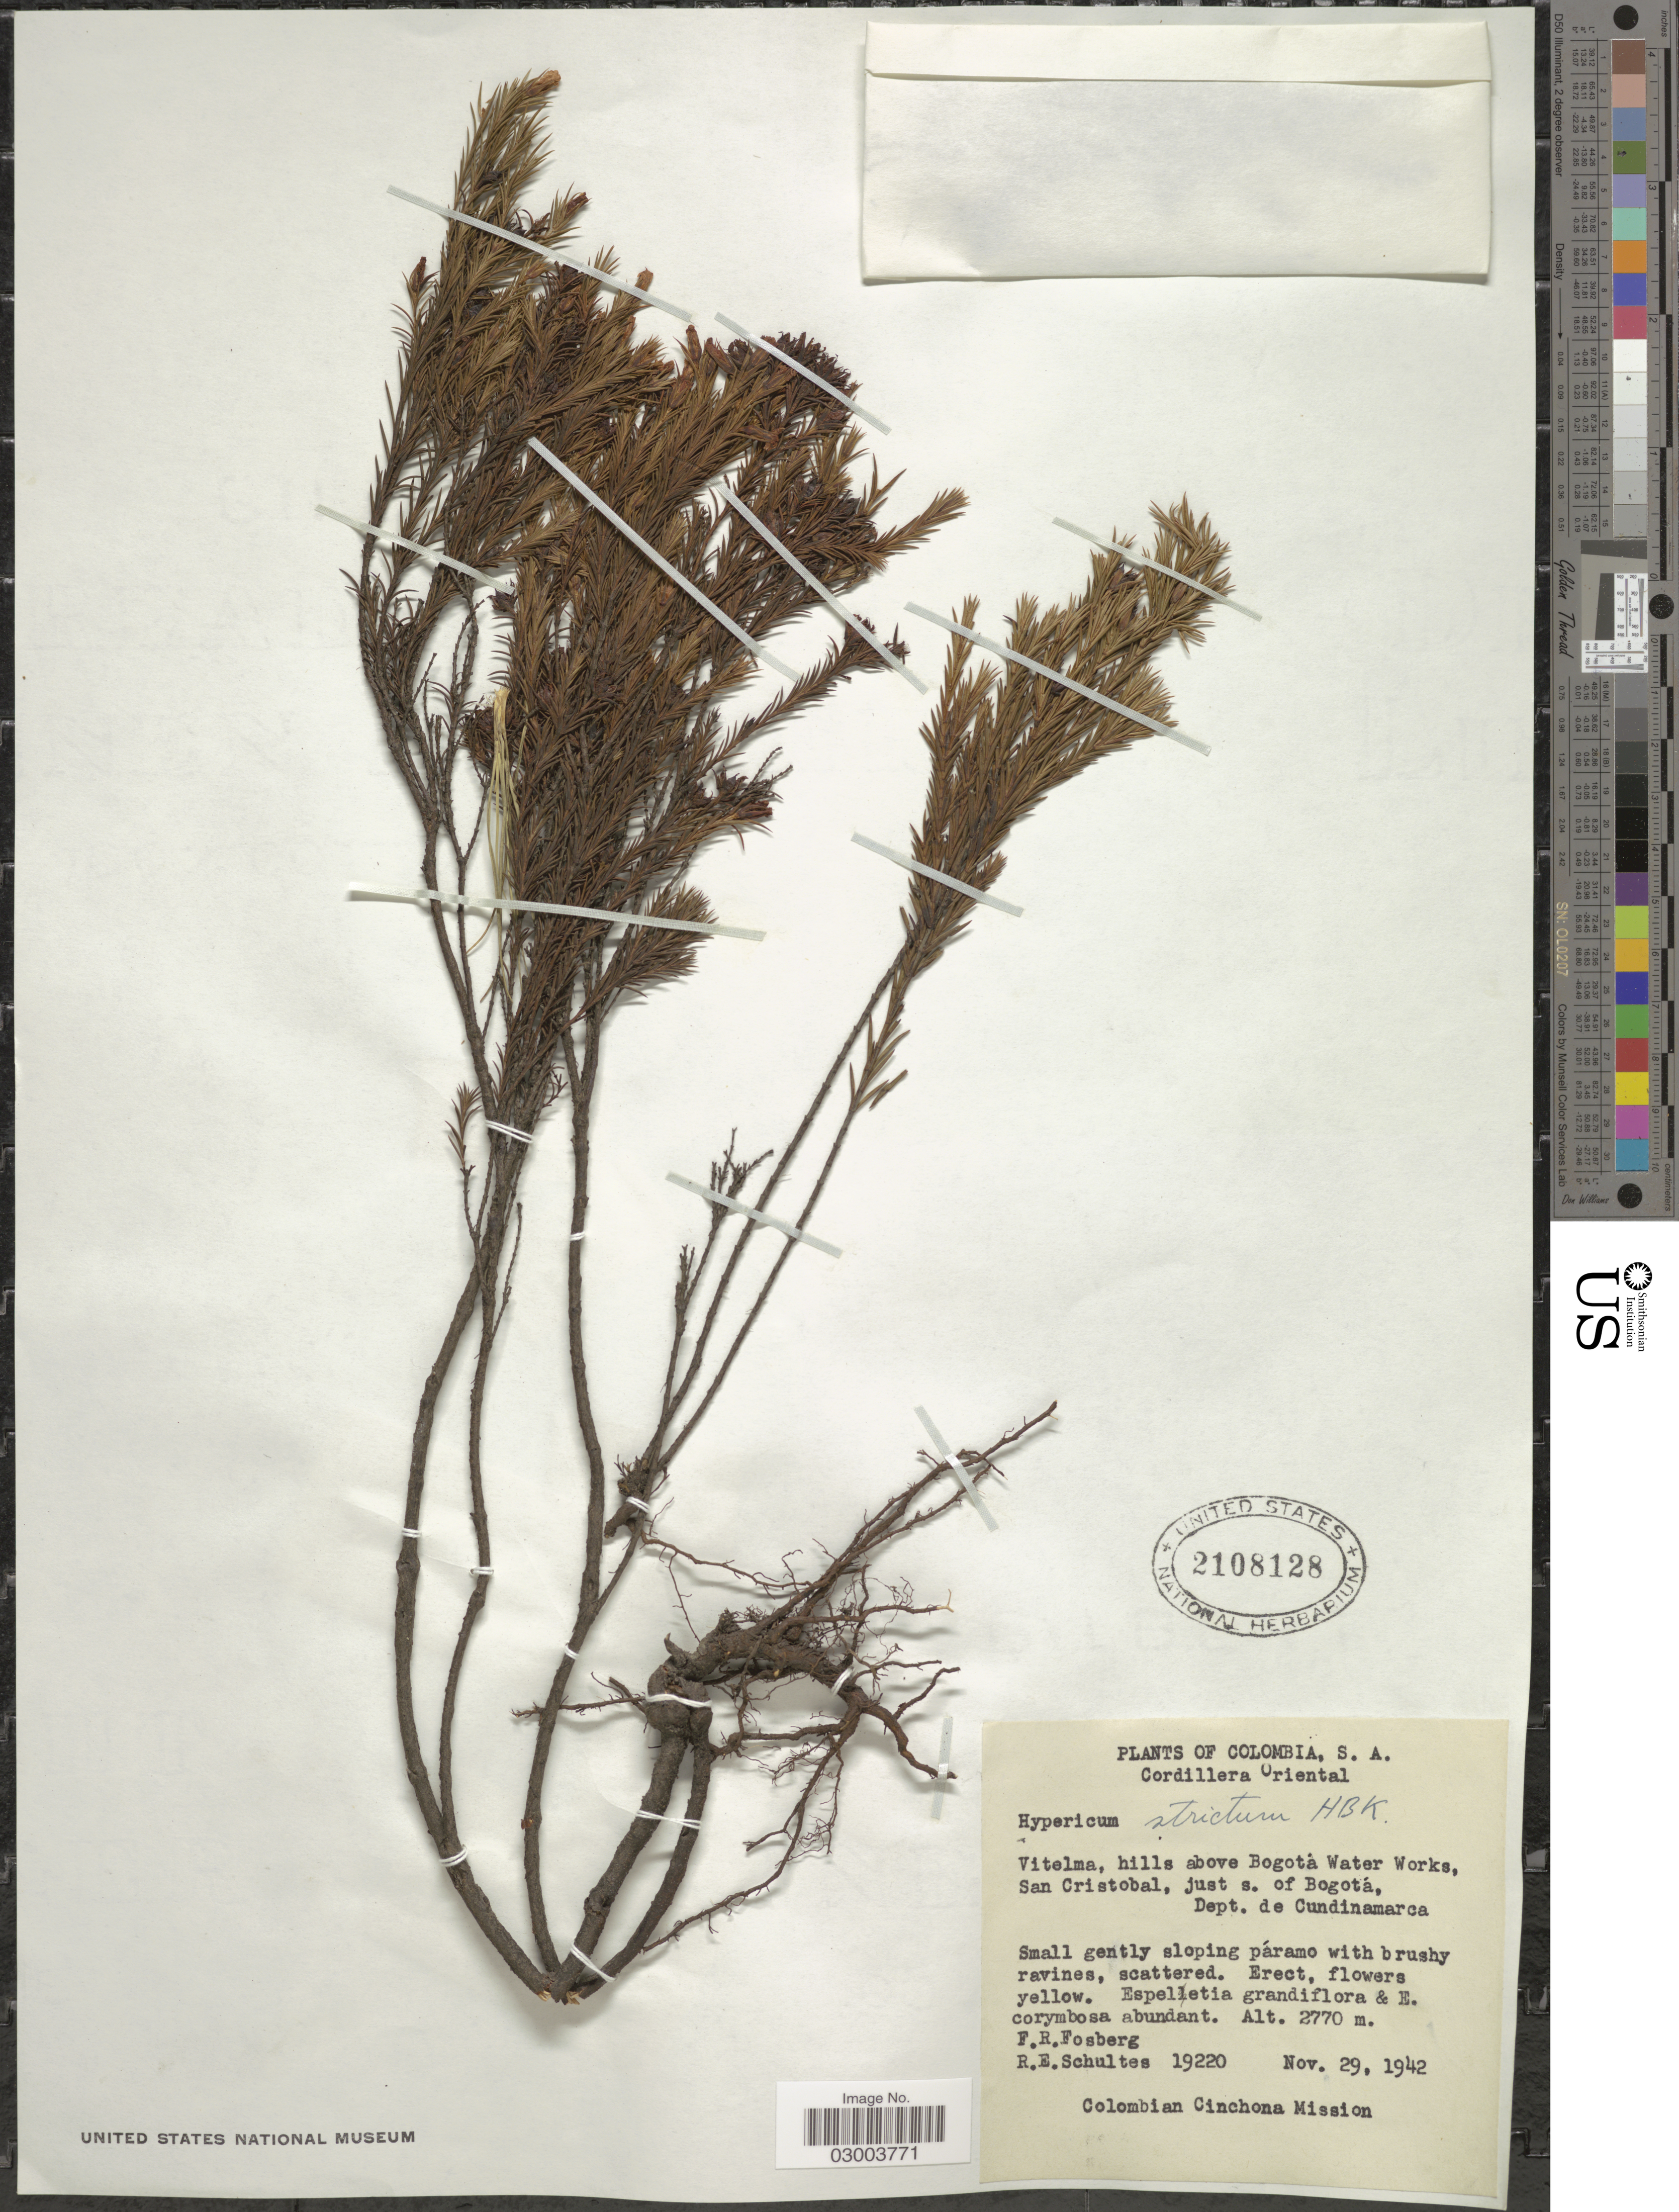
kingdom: Plantae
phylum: Tracheophyta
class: Magnoliopsida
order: Malpighiales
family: Hypericaceae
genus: Hypericum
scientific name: Hypericum strictum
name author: Kunth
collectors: F. R. Fosberg & R. E. Schultes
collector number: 19220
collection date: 1942-11-29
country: Colombia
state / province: Cundinamarca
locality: Vitelma, hills above Bogotá Water Works, San Cristobal, just s. Bogotá, Dept. de Cundinamarca.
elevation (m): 2770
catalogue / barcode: US 2108128